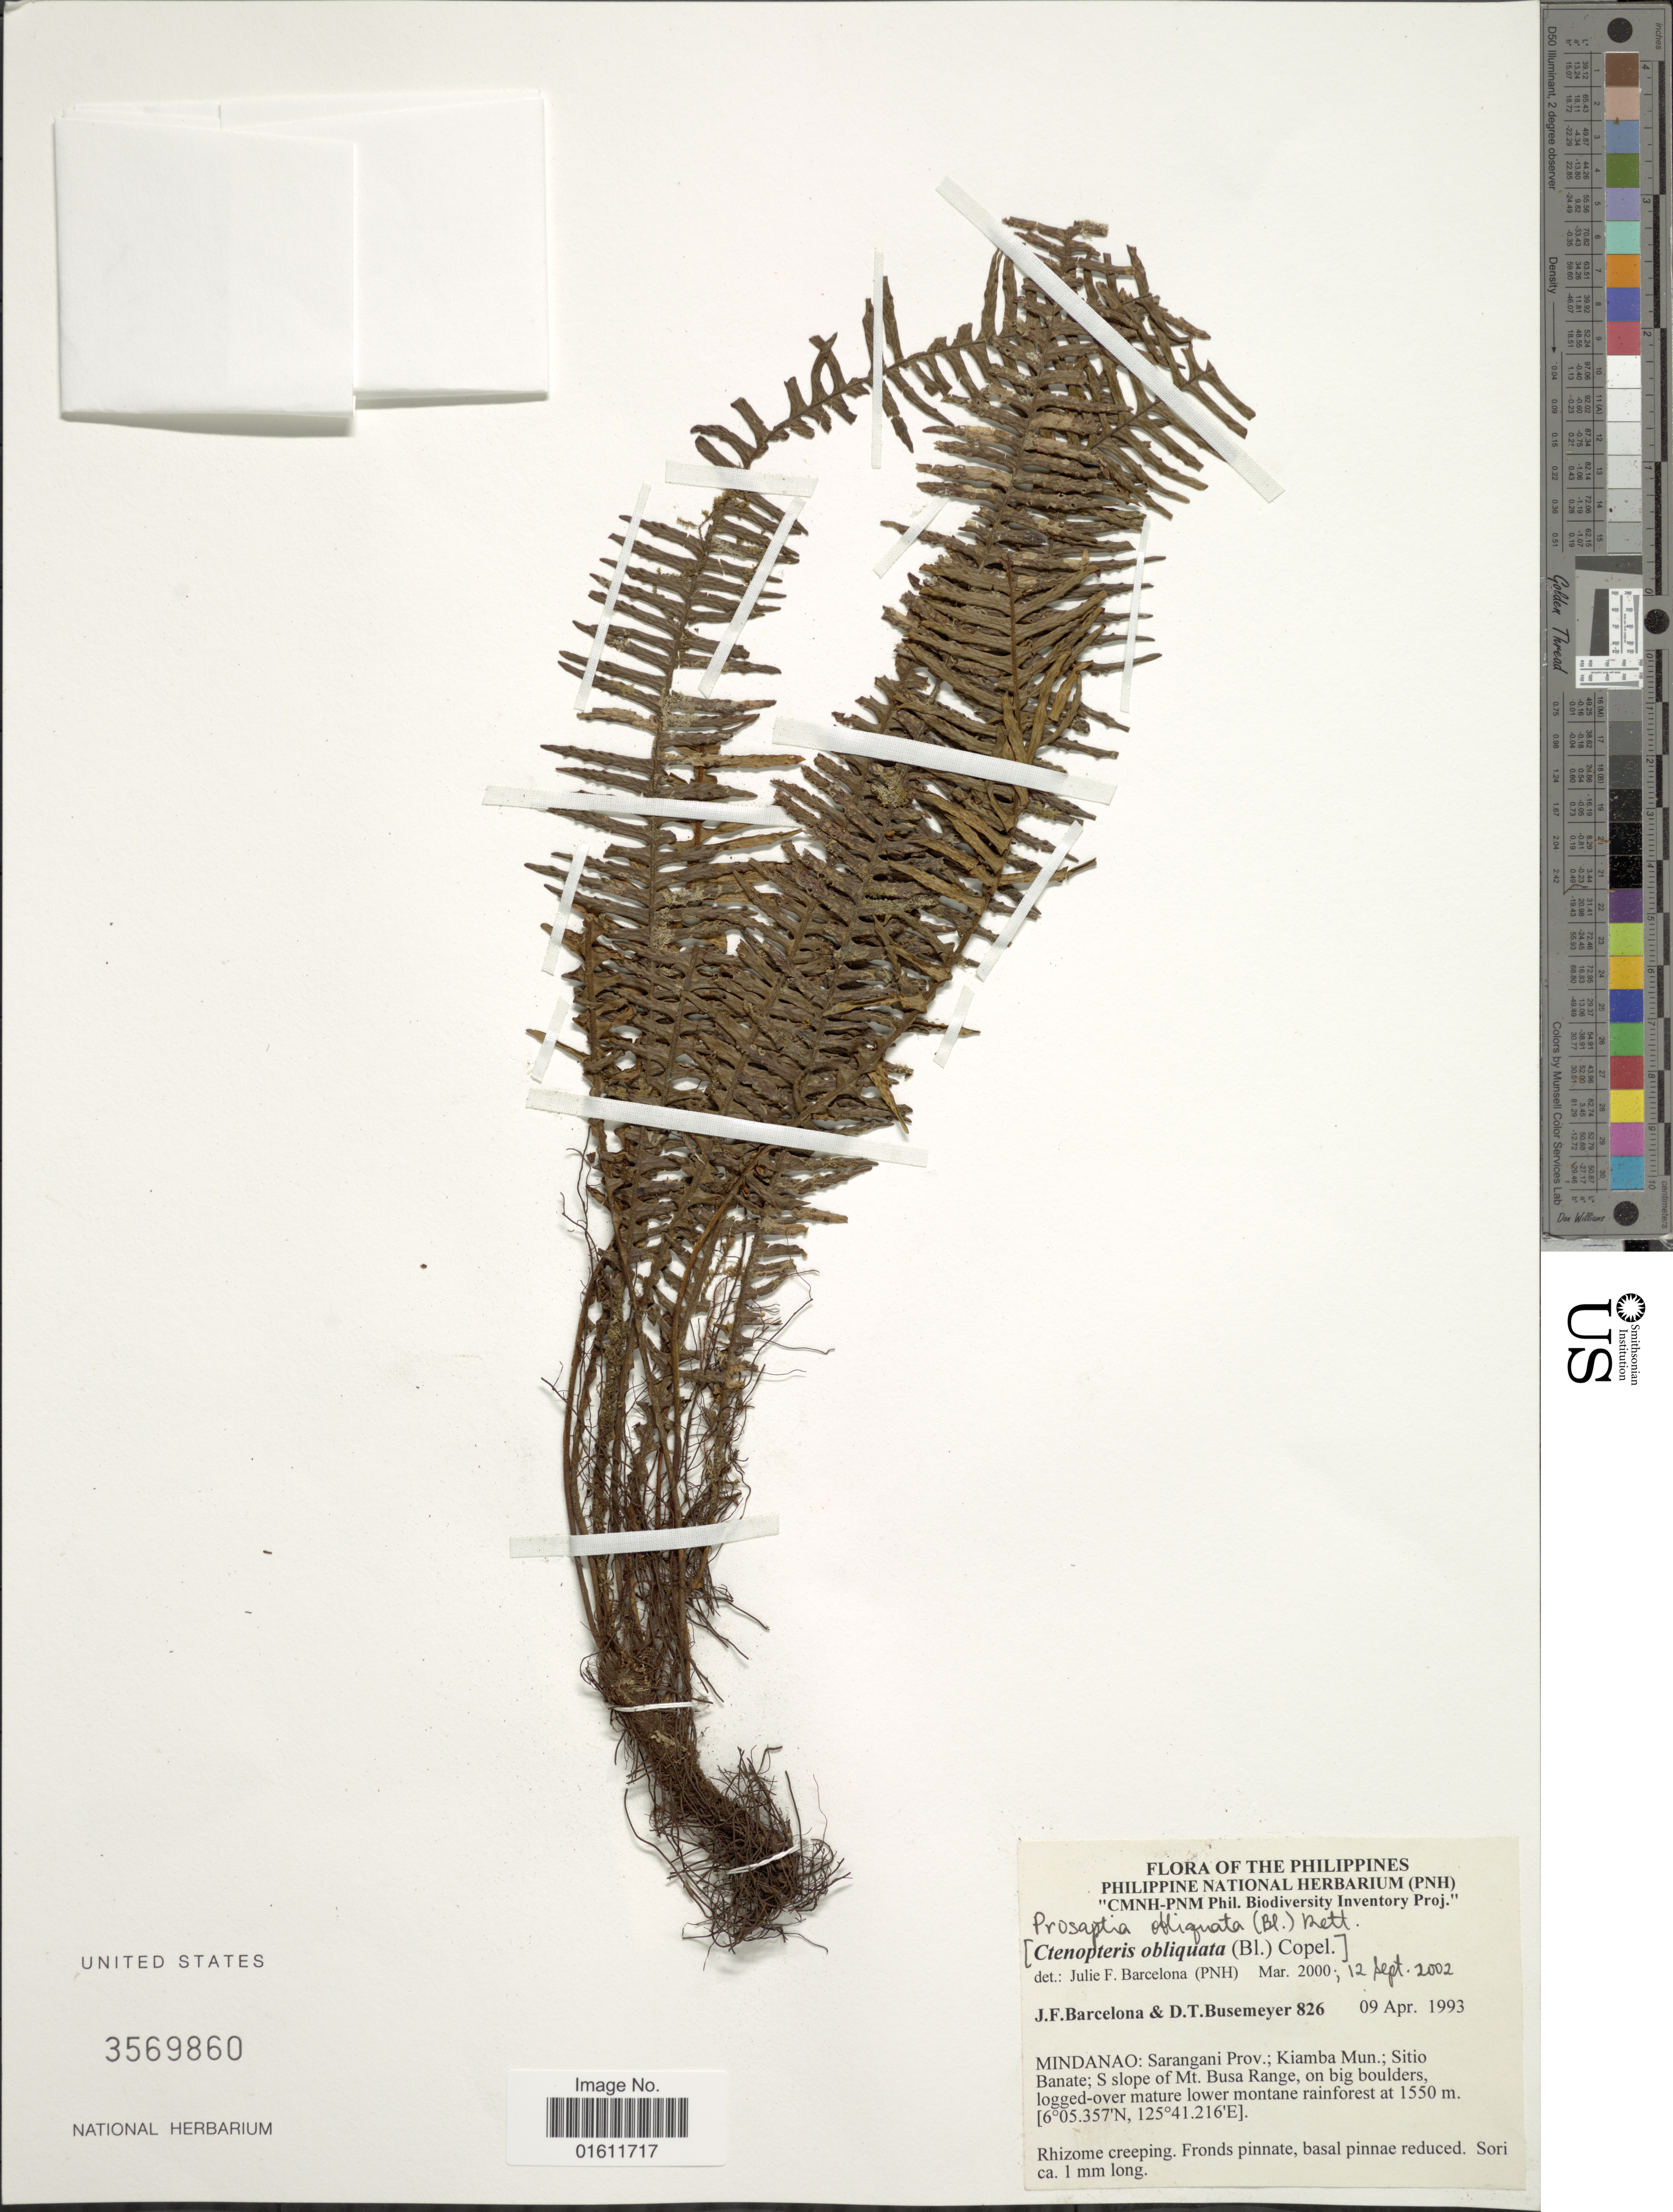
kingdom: Plantae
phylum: Tracheophyta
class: Polypodiopsida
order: Polypodiales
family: Polypodiaceae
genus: Prosaptia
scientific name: Prosaptia obliquata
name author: (Blume) Mett.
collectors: J. F. Barcelona & D. Busemeyer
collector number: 826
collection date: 1993-04-09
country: Philippines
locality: Mindanao: Sarangani Prov.; Kiamba Mun.; Sitio Banate; S slope of Mt. Busa Range, on big shoulders.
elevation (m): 1550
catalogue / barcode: US 3569860